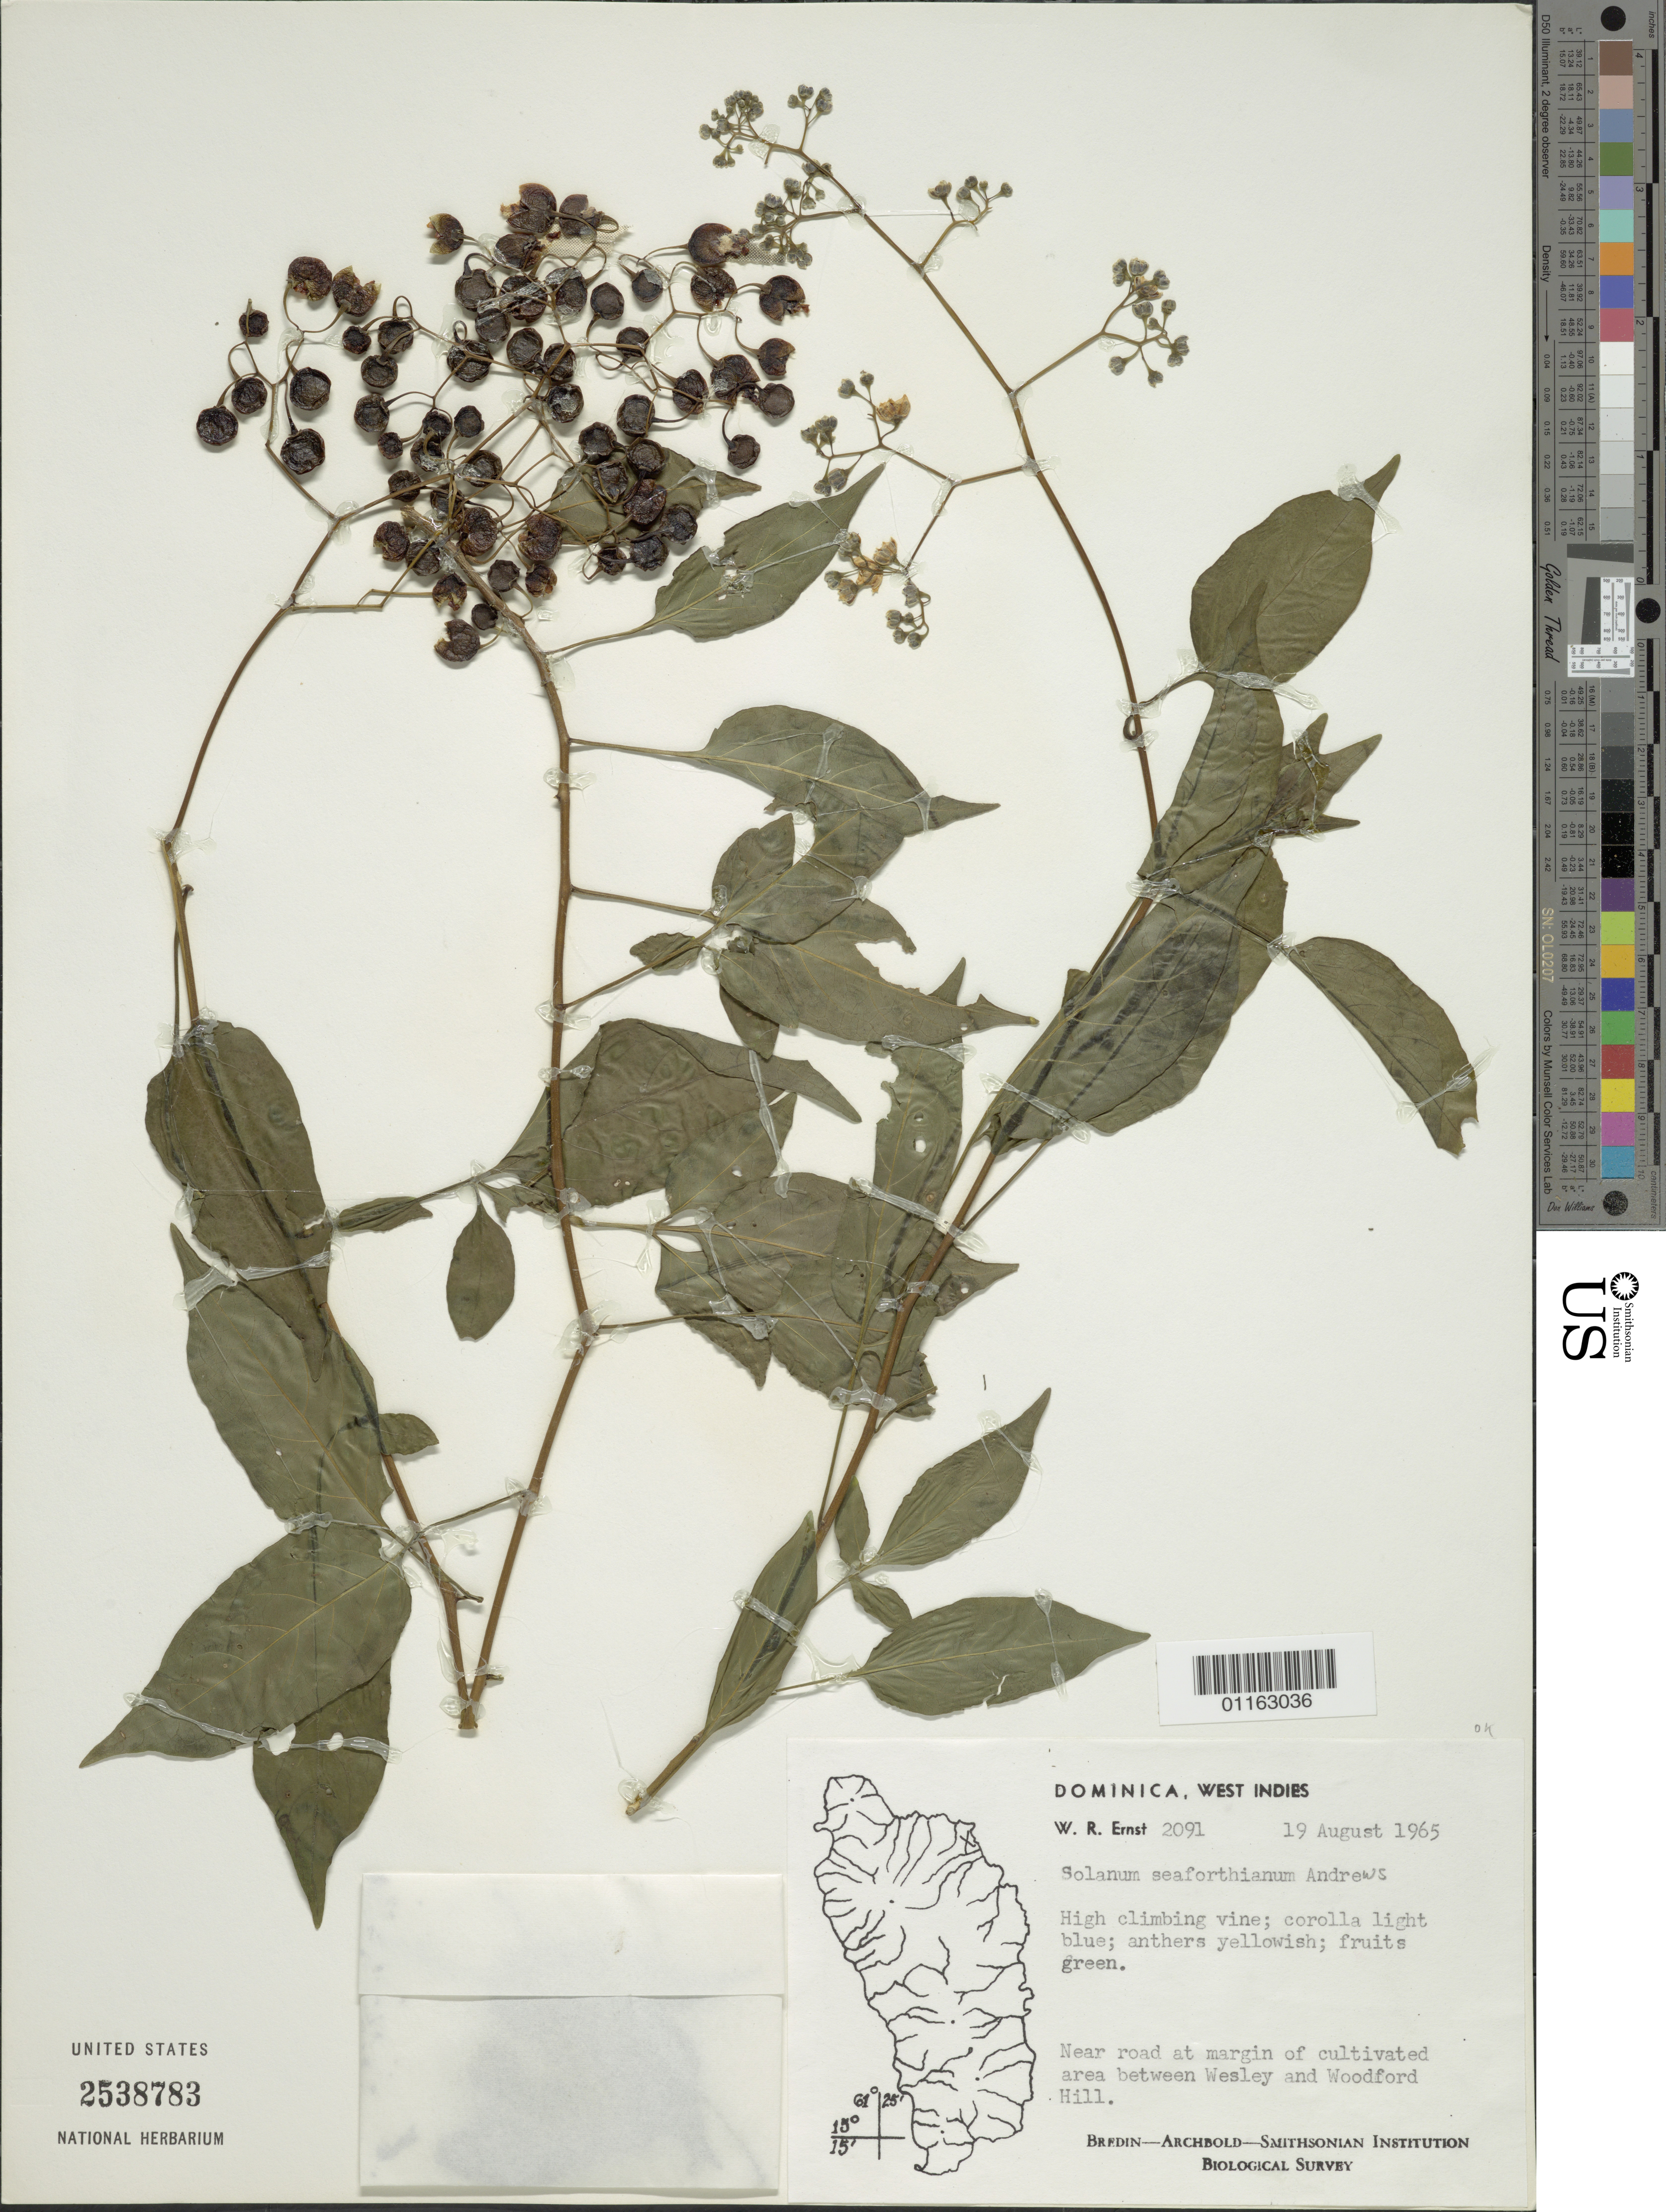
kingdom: Plantae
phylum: Tracheophyta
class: Magnoliopsida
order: Solanales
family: Solanaceae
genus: Solanum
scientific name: Solanum seaforthianum var. seaforthianum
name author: Andrews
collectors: W. R. Ernst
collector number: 2091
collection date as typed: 19 Aug 1965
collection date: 1965-08-19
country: Dominica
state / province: St. Andrew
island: Dominica I.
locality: near road at edge of Cultivated area between Wesley and Woodford Hill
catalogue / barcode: US 2538783